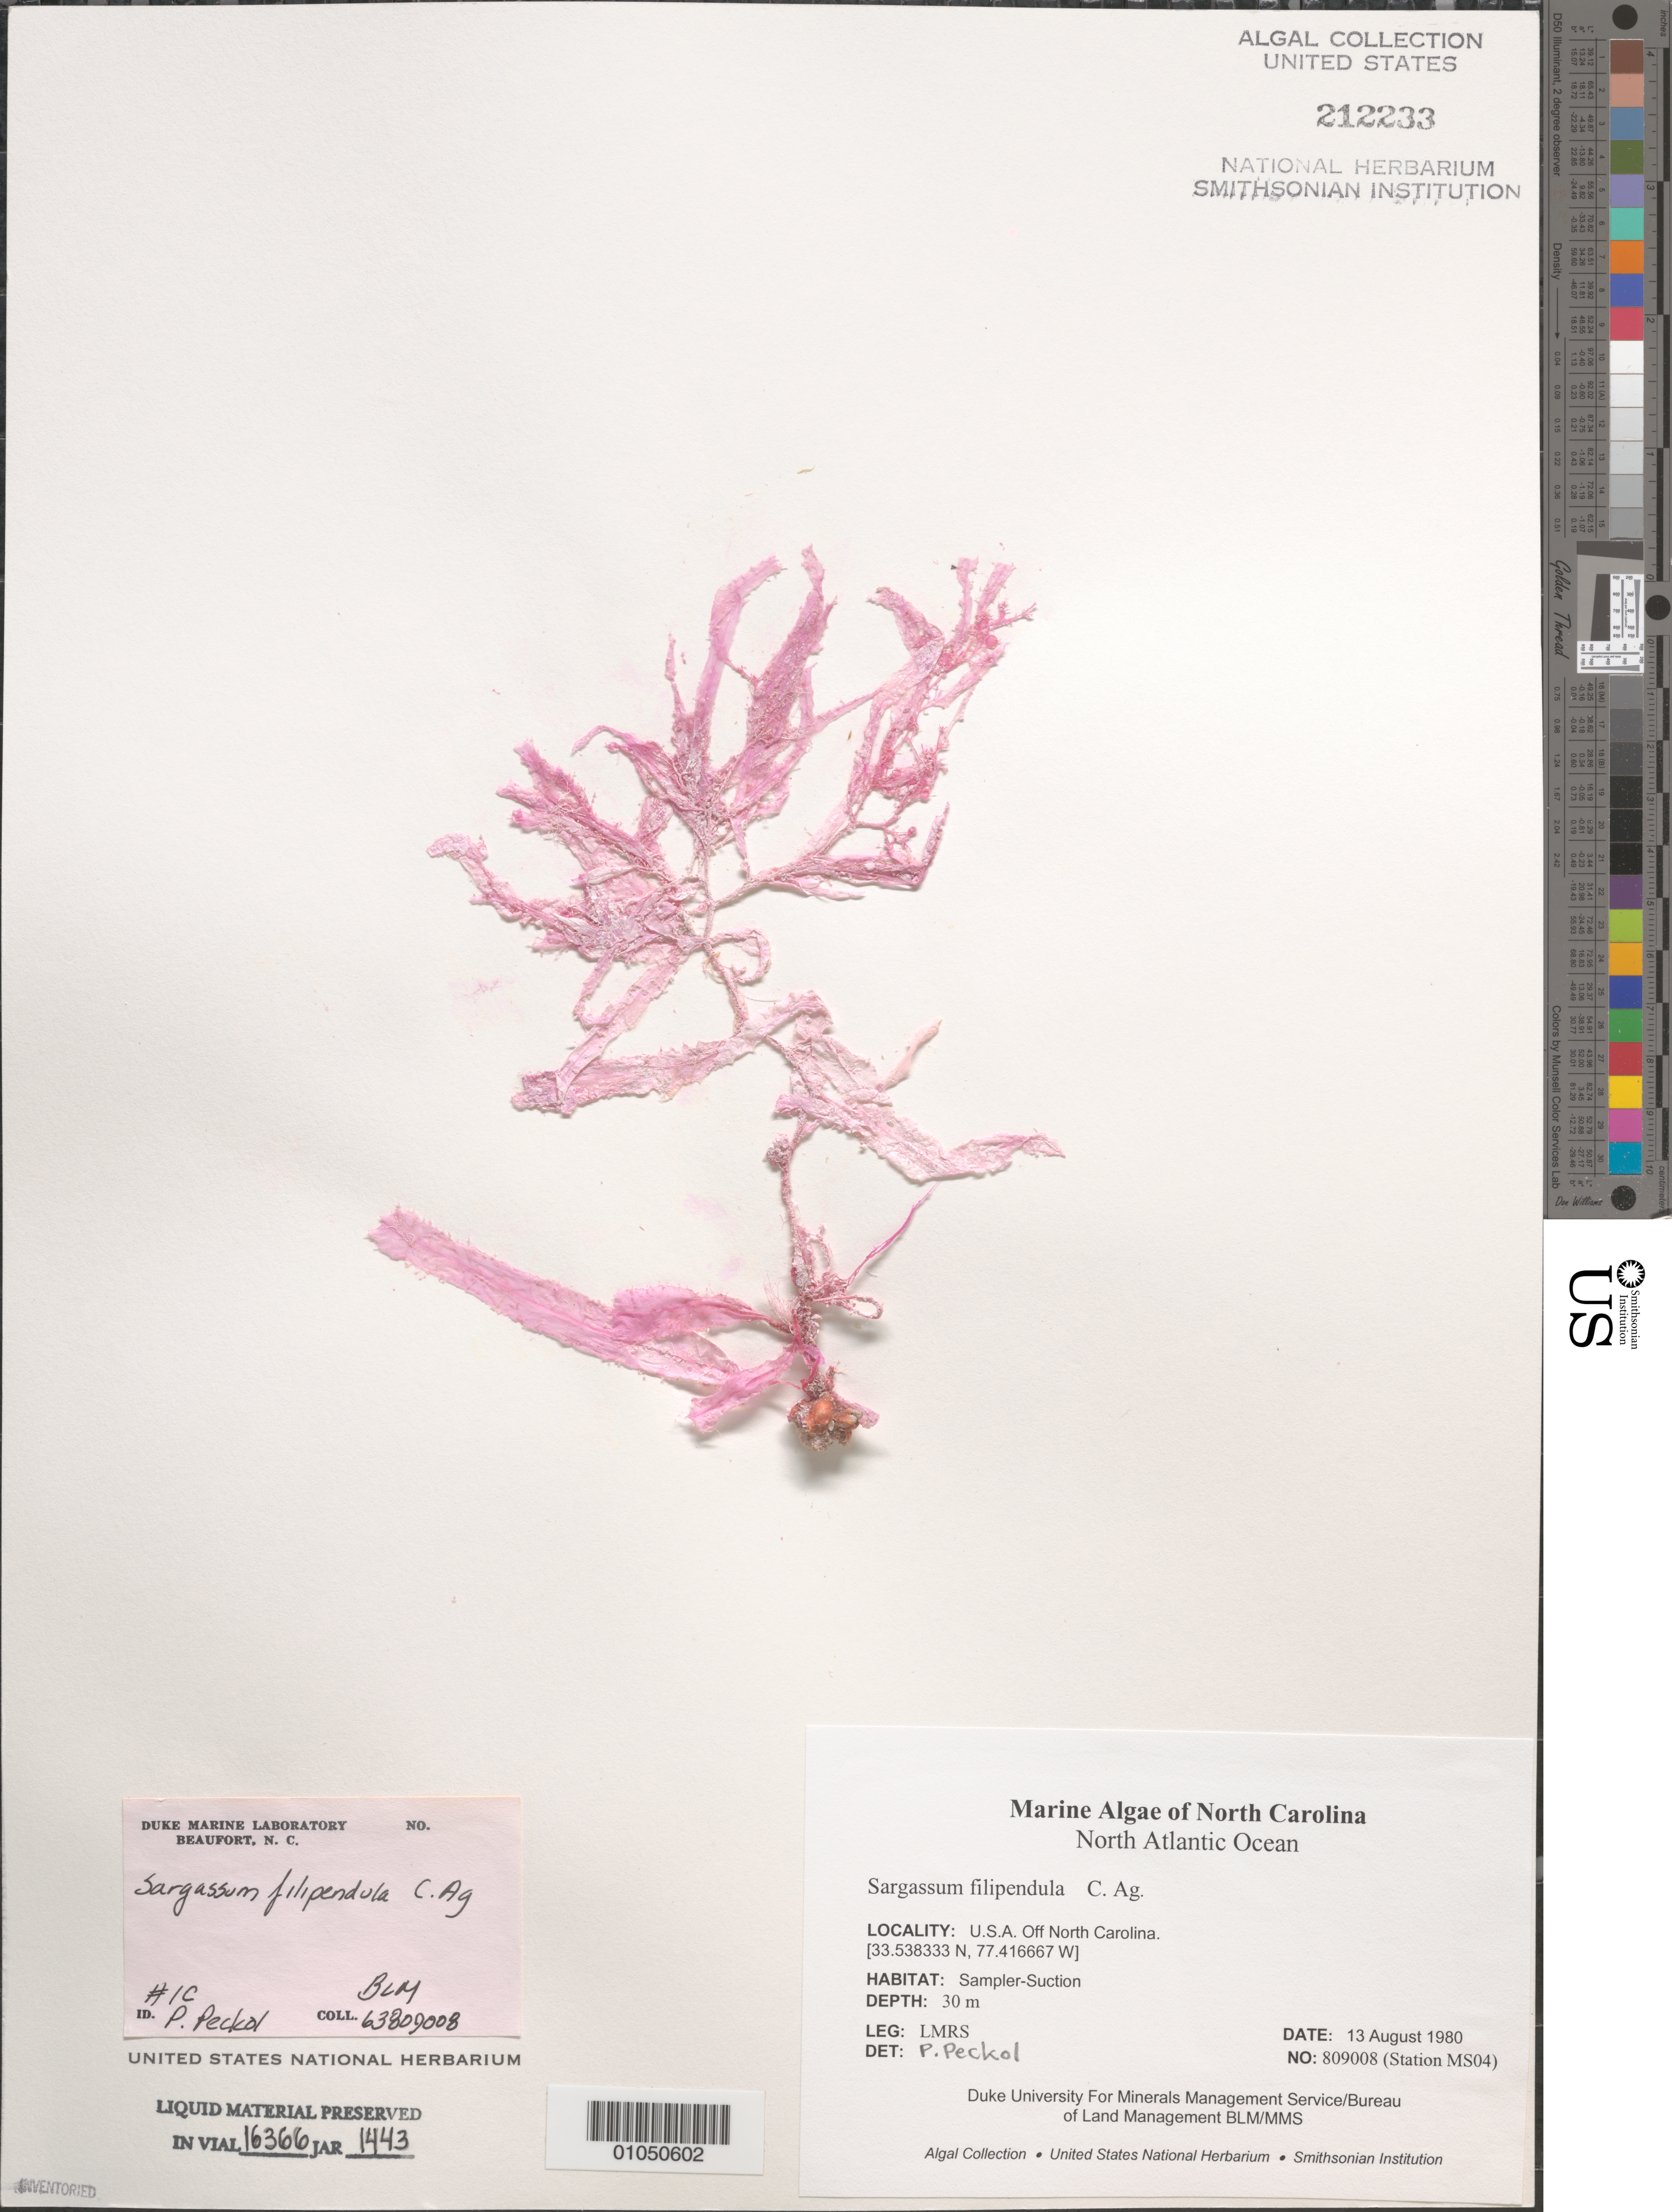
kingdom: Chromista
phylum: Ochrophyta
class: Phaeophyceae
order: Fucales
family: Sargassaceae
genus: Sargassum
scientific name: Sargassum filipendula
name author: C. Agardh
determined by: Peckol, P.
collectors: LMRS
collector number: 809008 Station MS04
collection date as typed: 13 Aug 1980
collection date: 1980-08-13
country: United States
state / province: North Carolina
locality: North Atlantic Ocean off North Carolina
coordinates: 33.538333 N, 77.416667 W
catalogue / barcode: US 212233